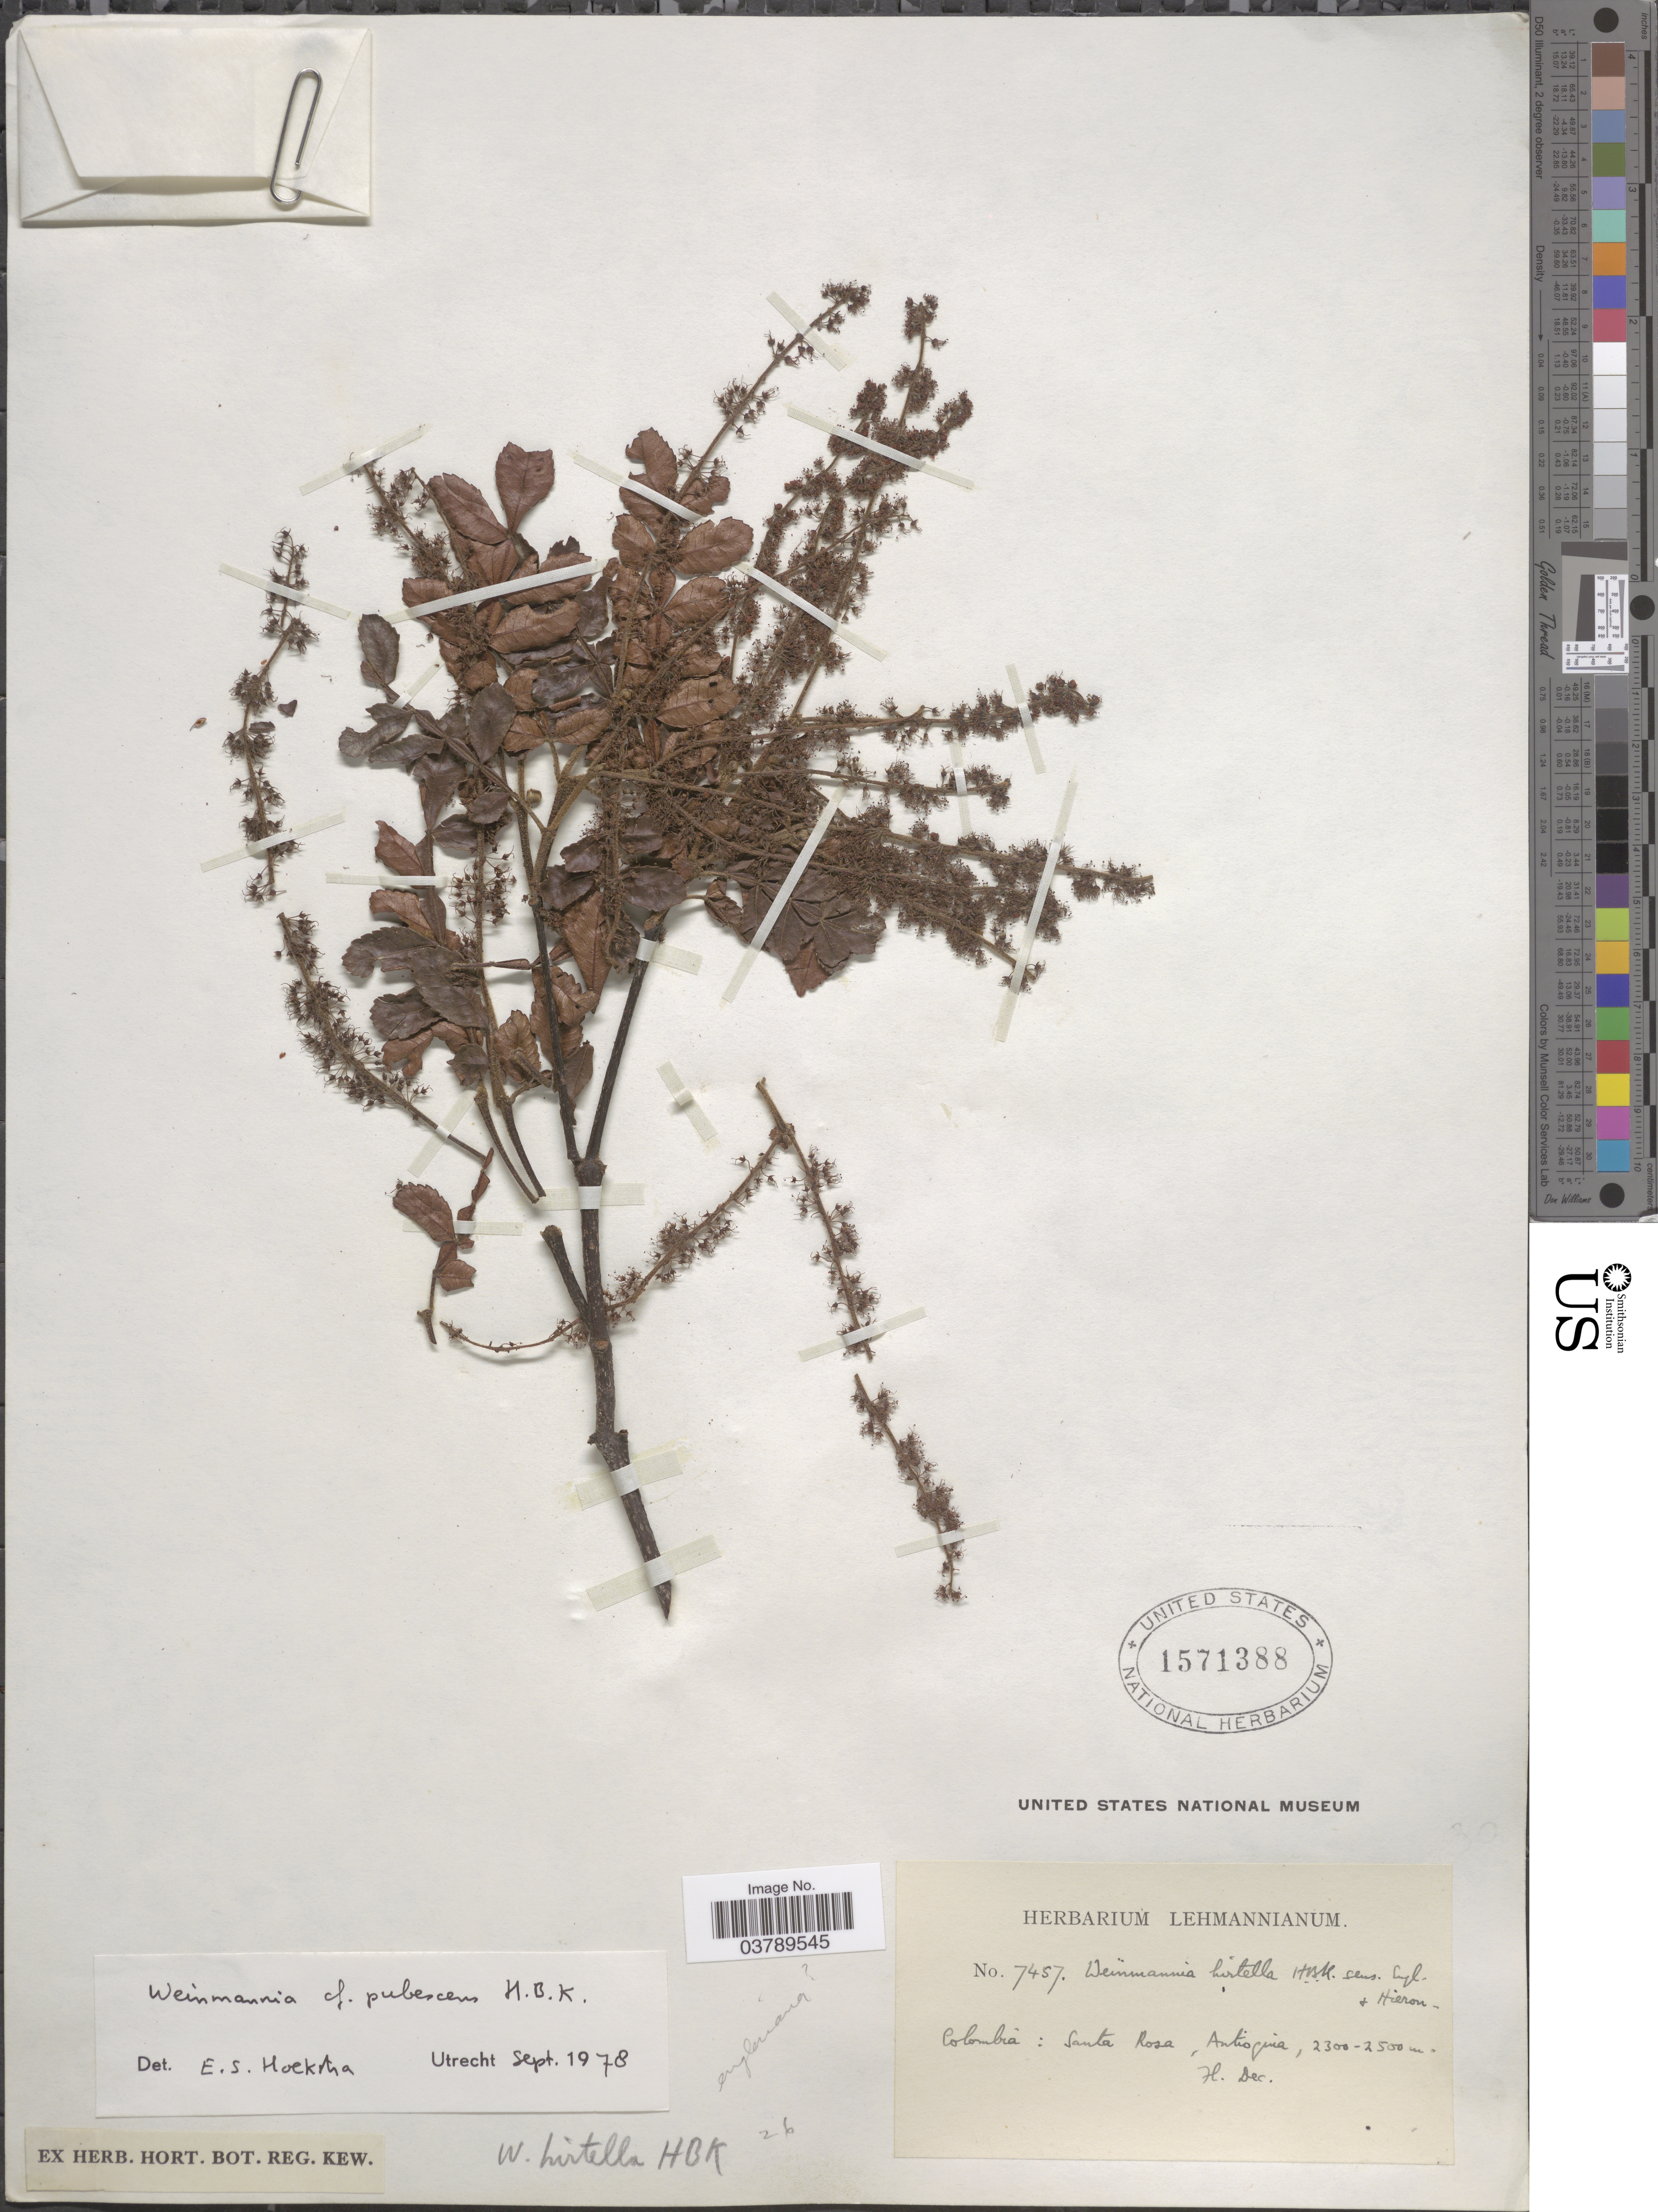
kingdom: Plantae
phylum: Tracheophyta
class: Magnoliopsida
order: Oxalidales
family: Cunoniaceae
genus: Weinmannia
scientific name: Weinmannia pubescens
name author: Kunth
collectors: ex herb. Lehmannianum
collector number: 7457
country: Colombia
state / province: Antioquia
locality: Santa Rosa.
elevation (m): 2300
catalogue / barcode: US 1571388